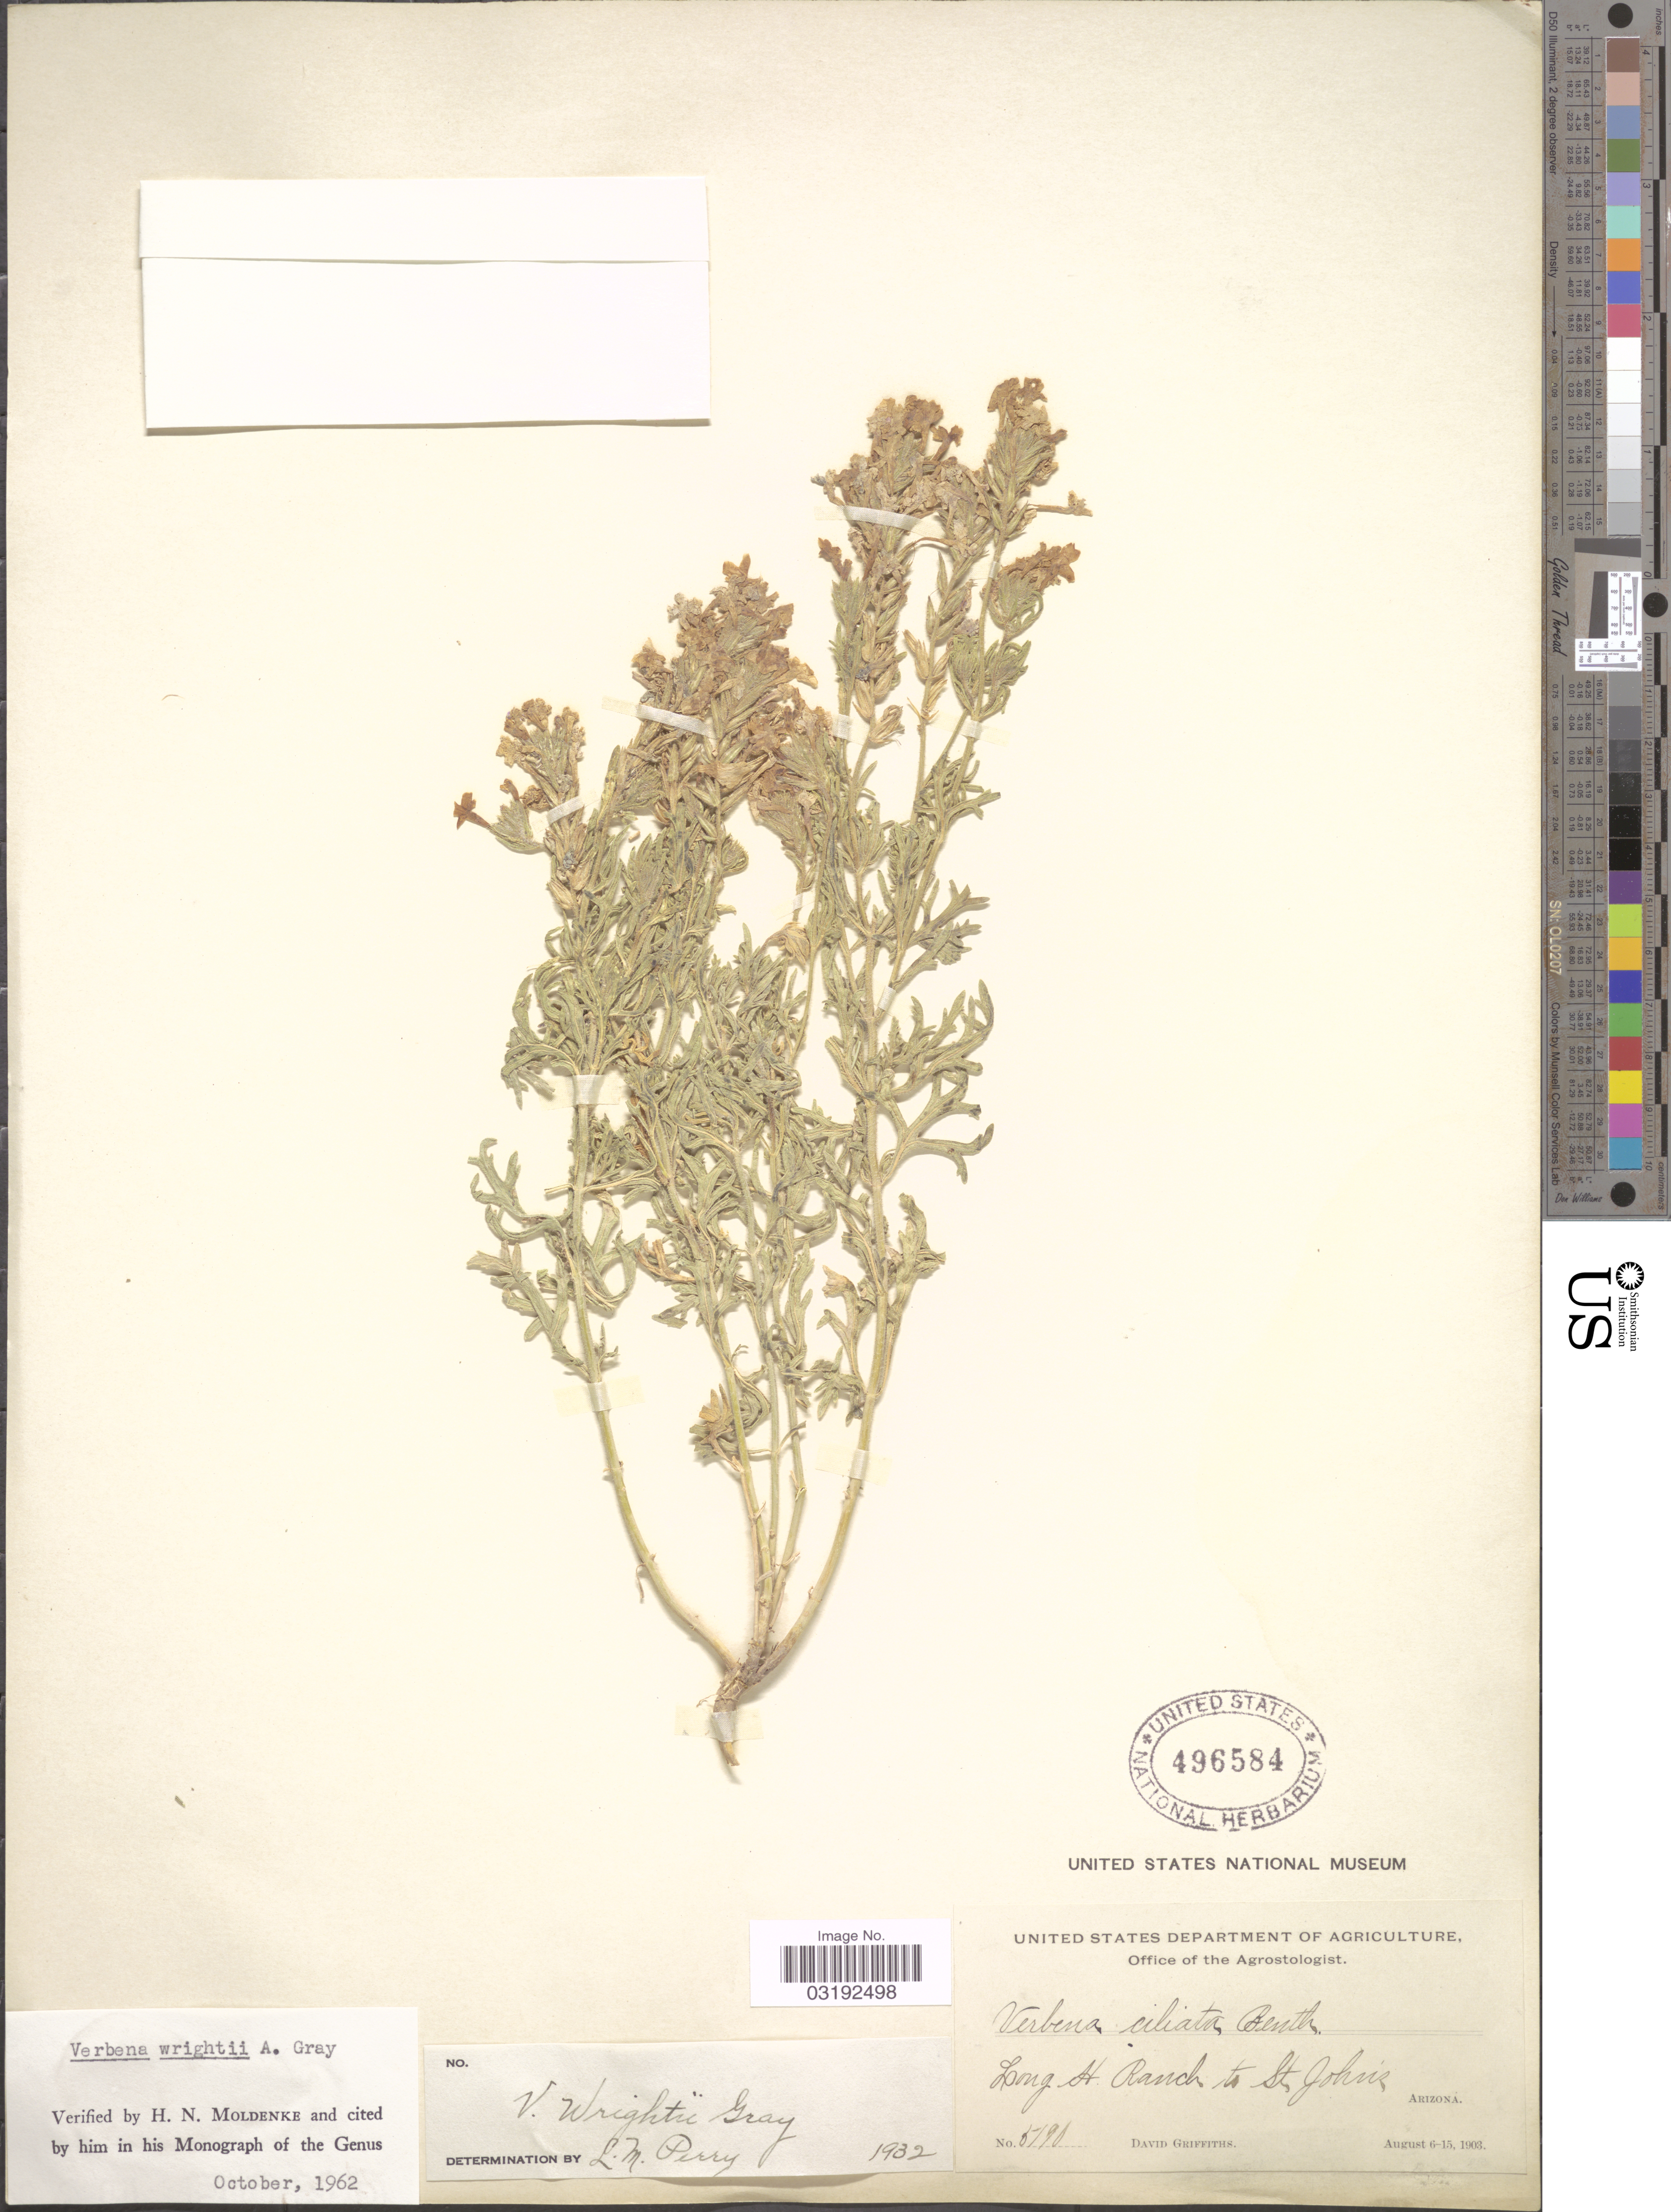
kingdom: Plantae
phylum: Tracheophyta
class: Magnoliopsida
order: Lamiales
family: Verbenaceae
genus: Verbena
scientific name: Verbena wrightii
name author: A. Gray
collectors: D. Griffiths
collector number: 5190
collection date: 1903-08-06/1903-08-15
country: United States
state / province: Arizona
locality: Long H. Ranch to St. John's.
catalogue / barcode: US 496584